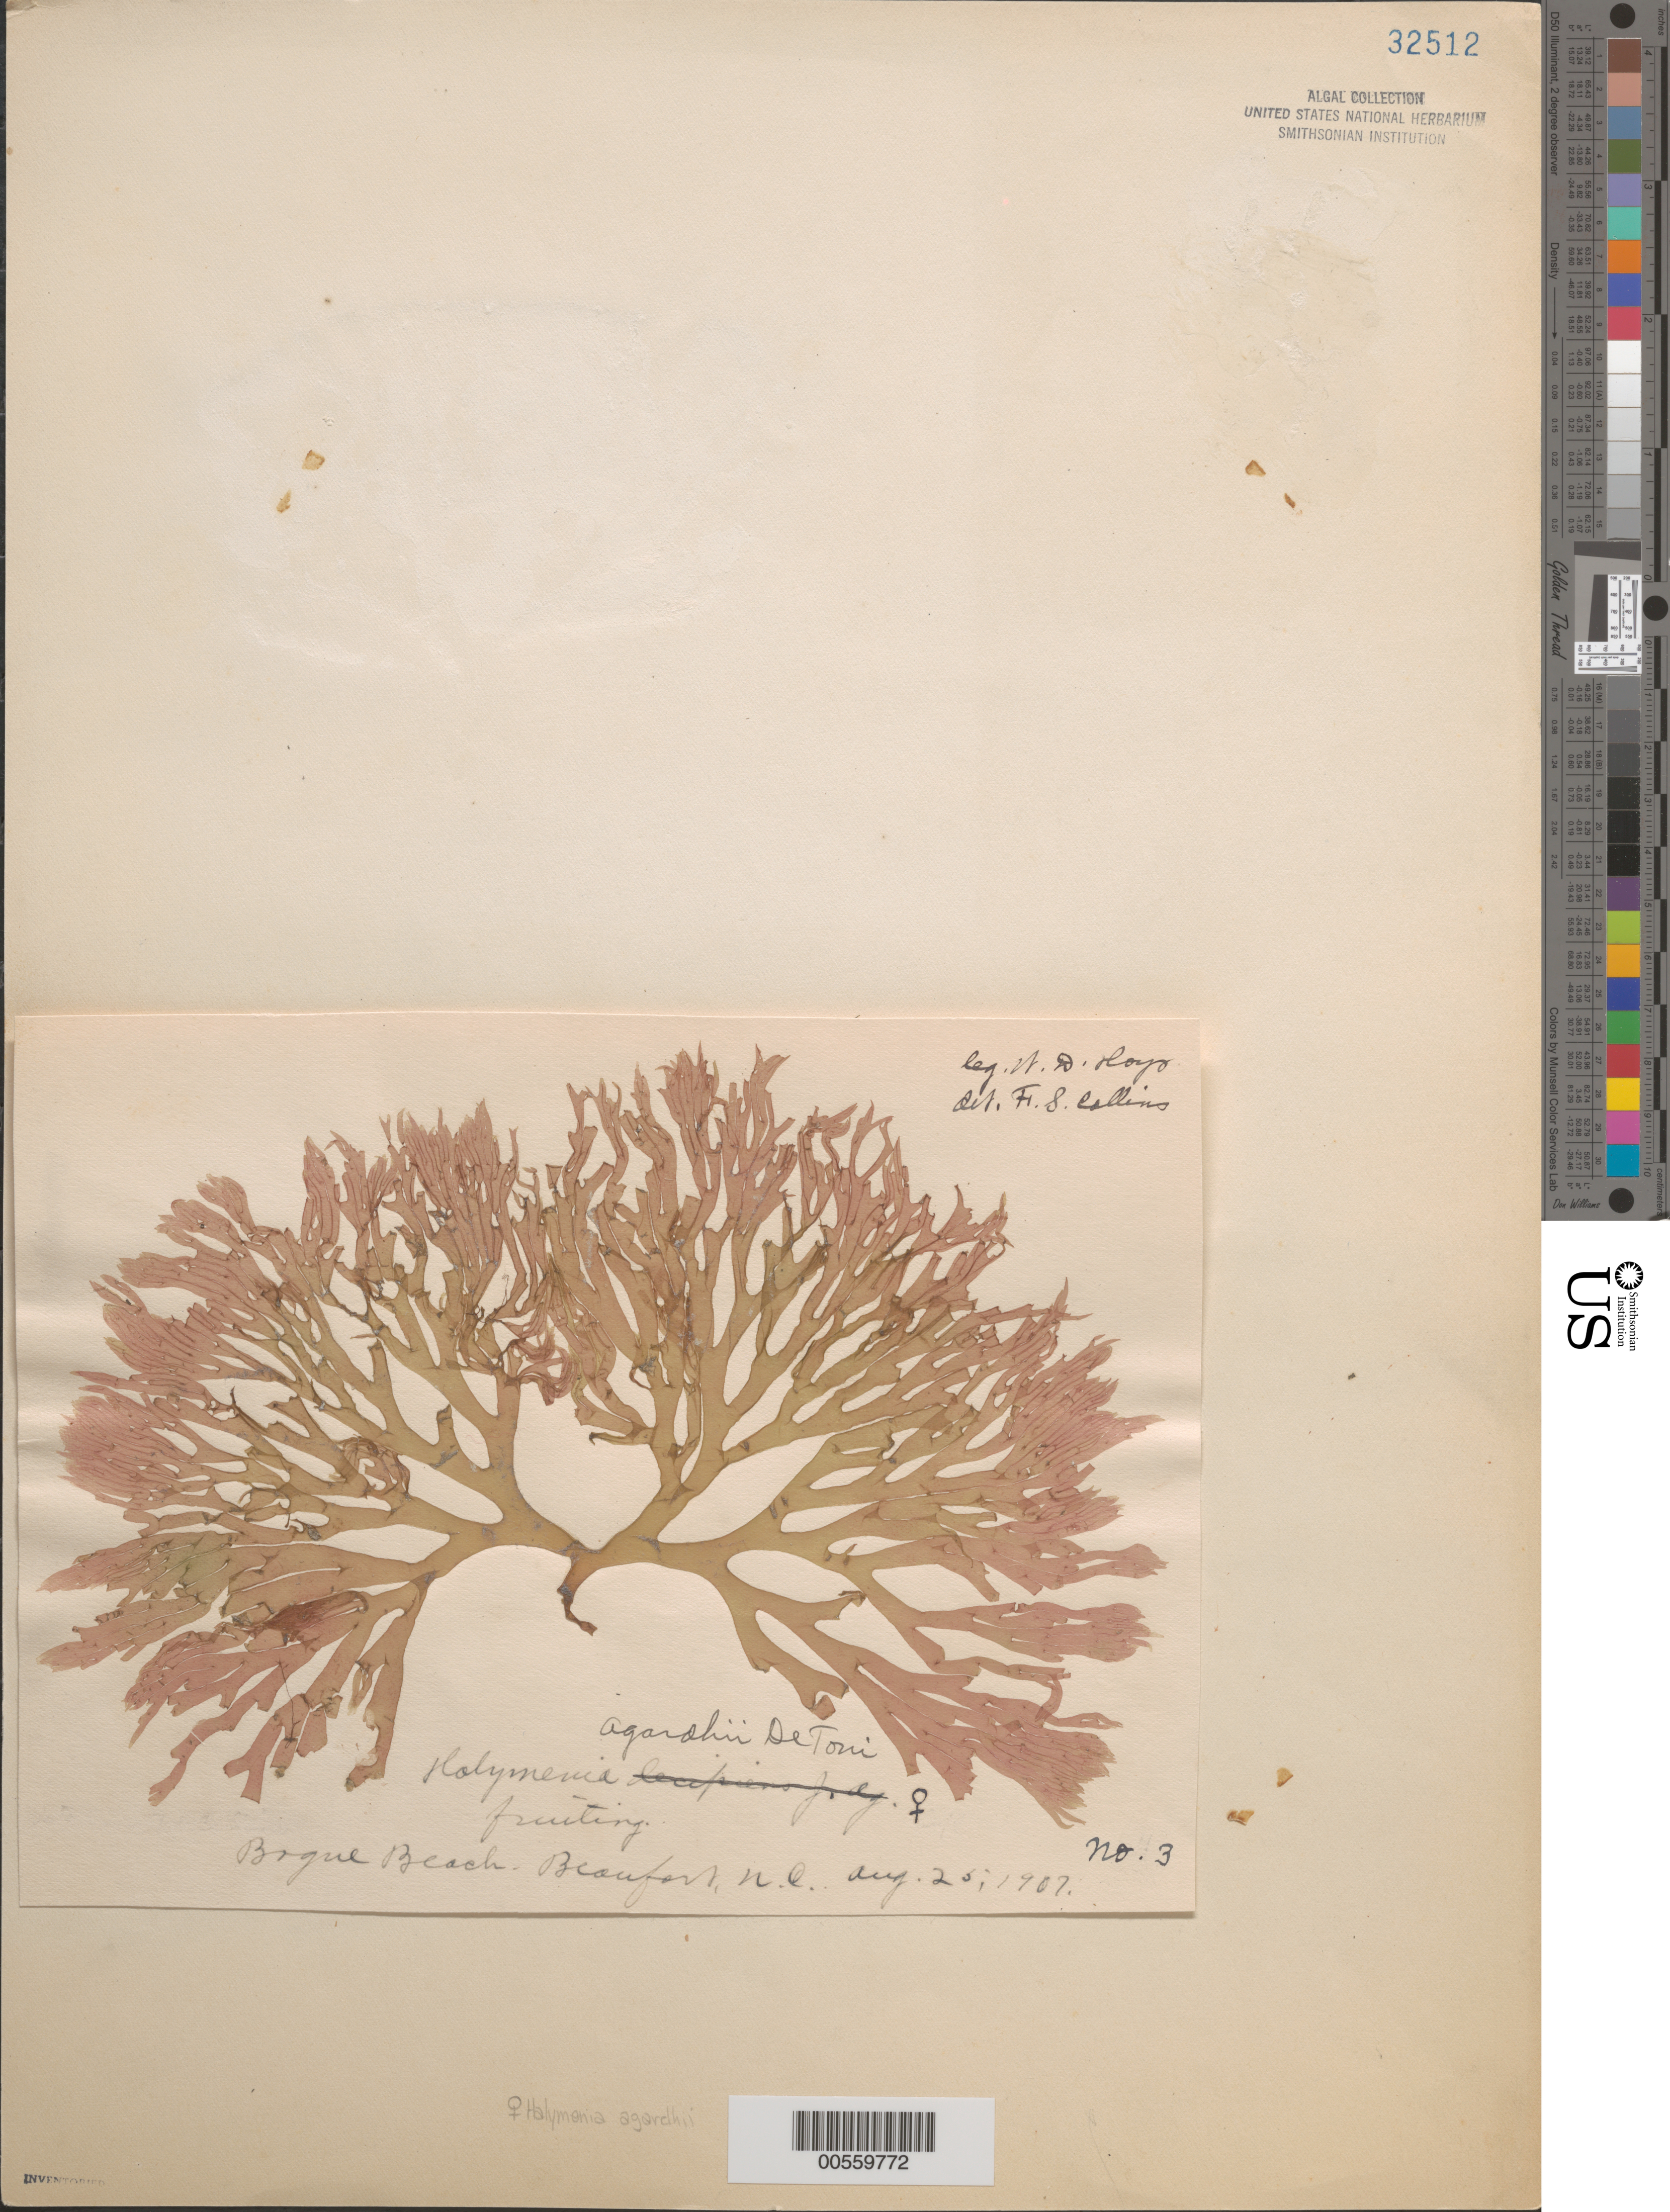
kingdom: Plantae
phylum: Rhodophyta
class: Florideophyceae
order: Sebdeniales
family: Sebdeniaceae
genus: Sebdenia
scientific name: Sebdenia flabellata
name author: (J. Agardh) P.G. Parkinson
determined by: Algae name updating Project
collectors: W. D. Hoyt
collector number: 3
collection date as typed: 25 Aug 1907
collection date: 1907-08-25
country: United States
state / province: North Carolina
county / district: Carteret County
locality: Beaufort, Bogue Beach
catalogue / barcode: US 32512